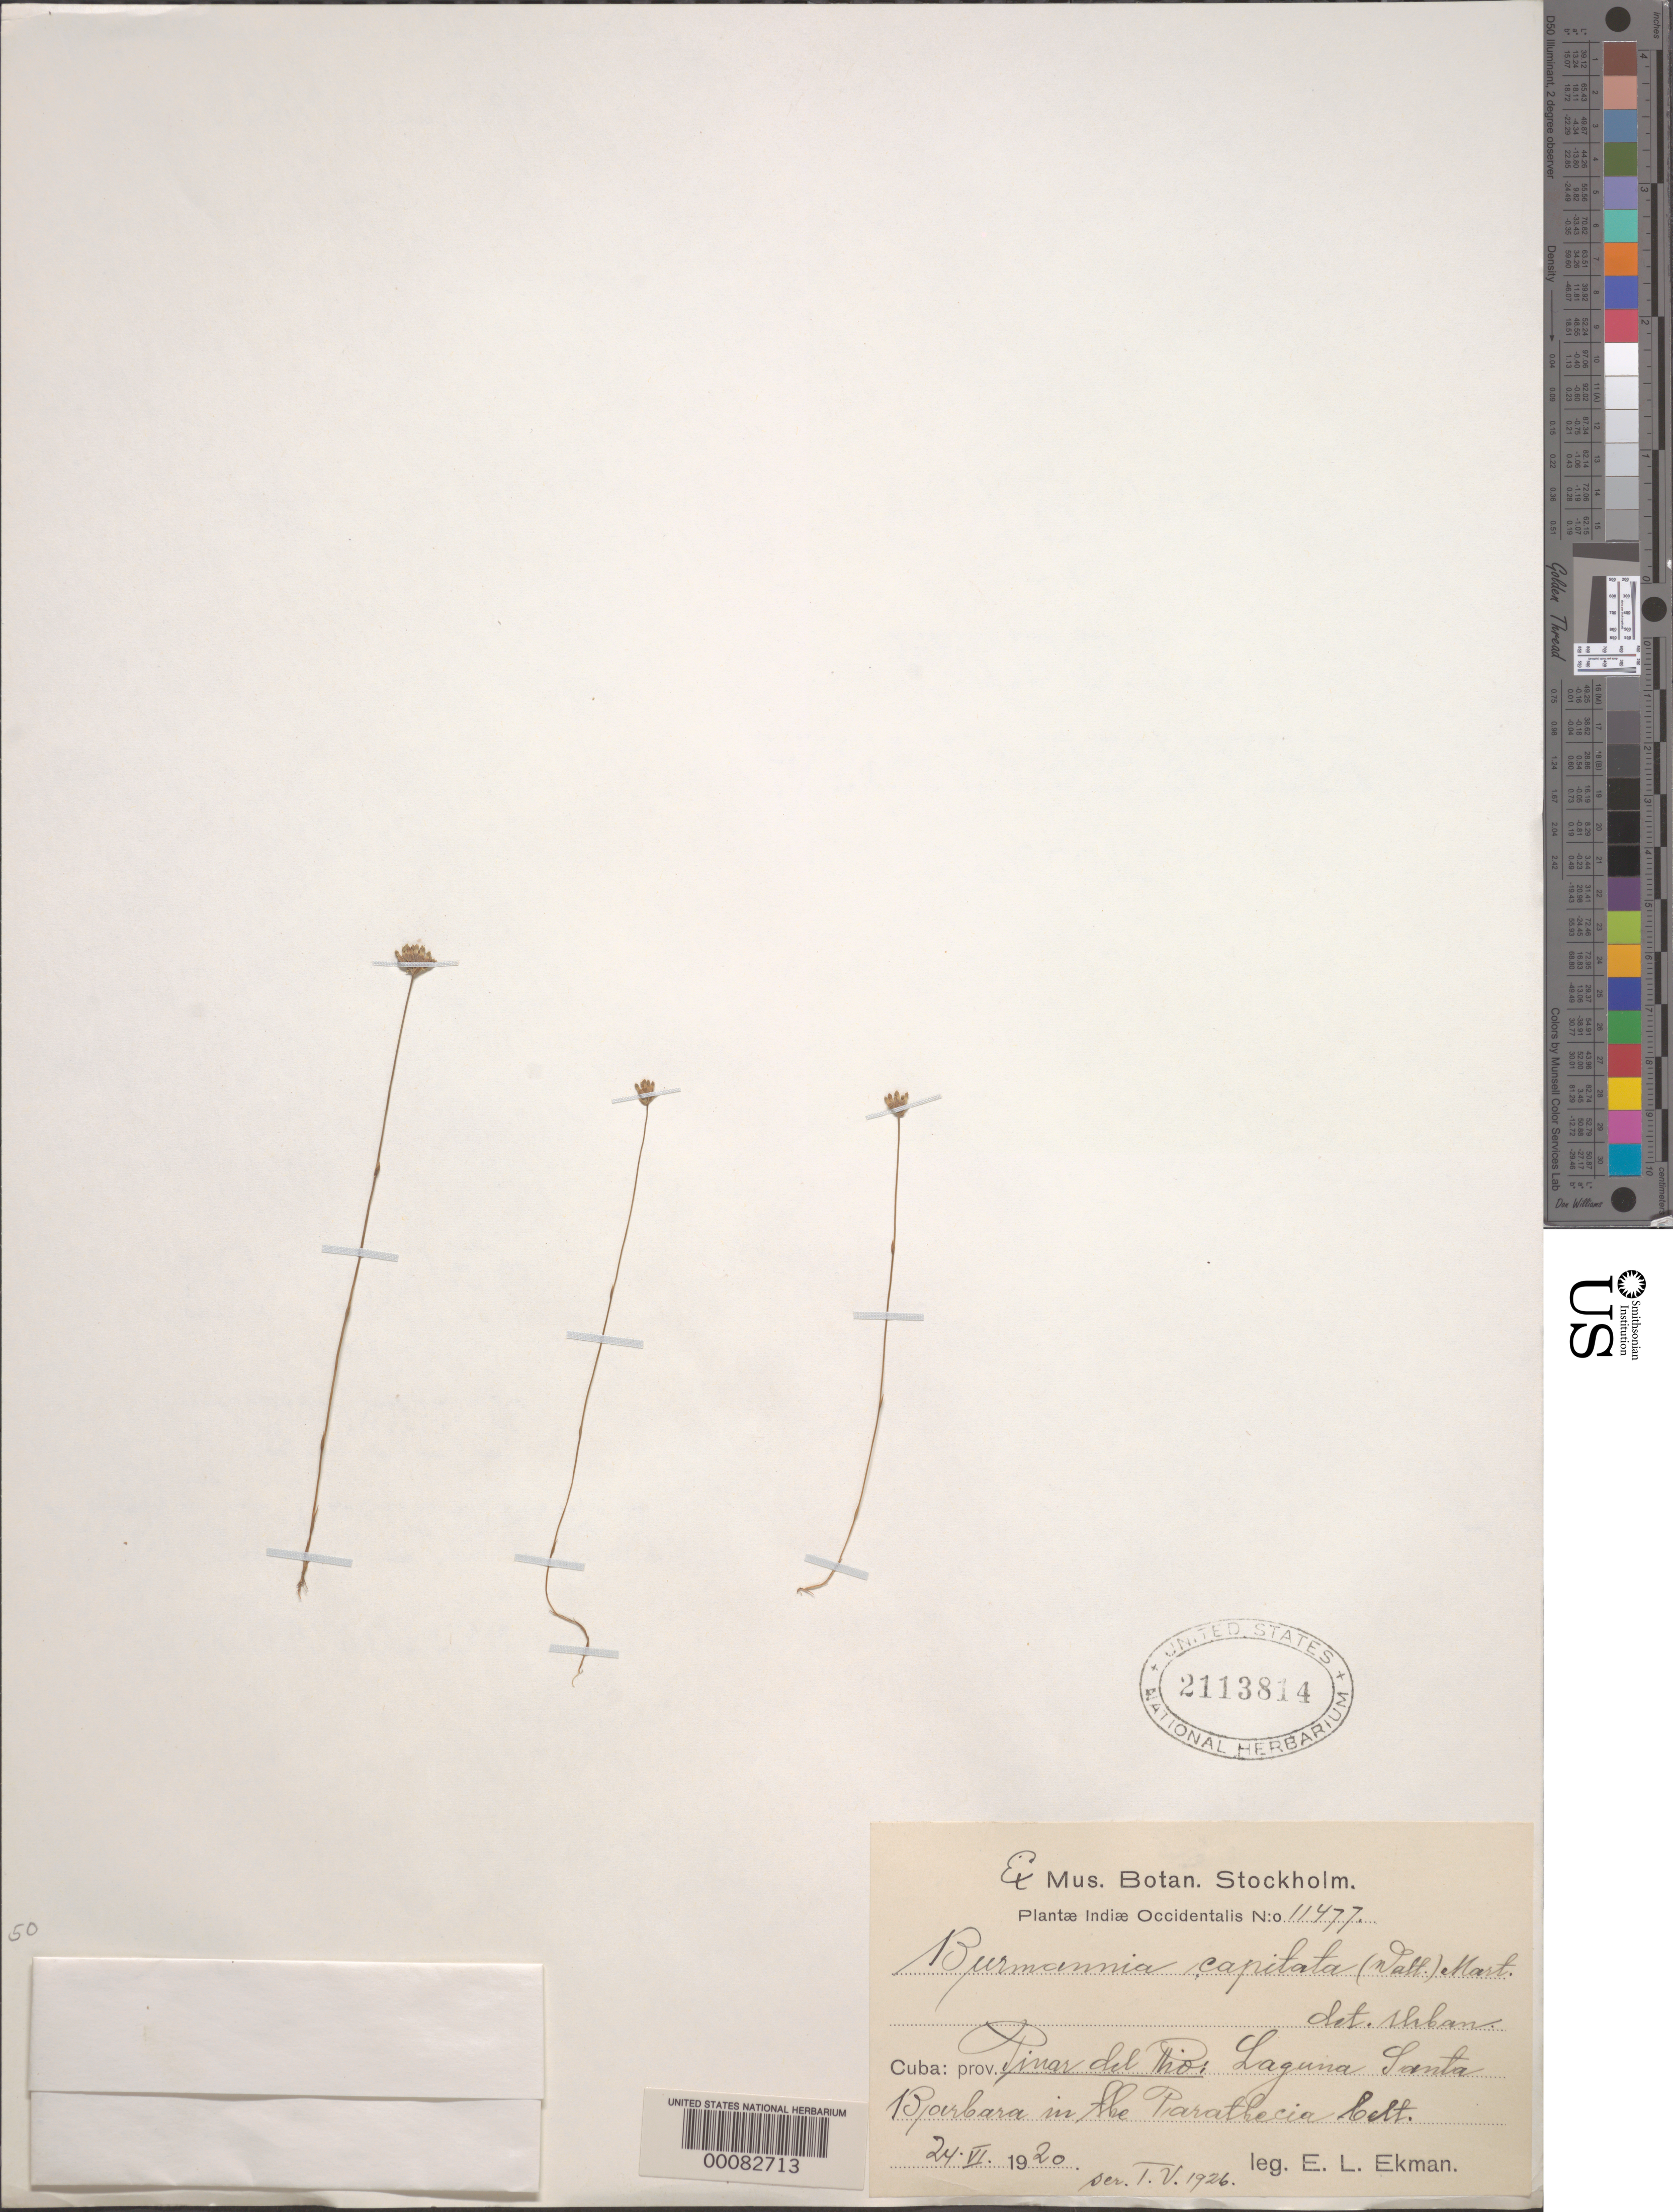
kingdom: Plantae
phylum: Tracheophyta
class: Liliopsida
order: Dioscoreales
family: Burmanniaceae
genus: Burmannia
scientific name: Burmannia capitata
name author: (Walter ex J.F. Gmel.) Mart.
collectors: E. L. Ekman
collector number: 11477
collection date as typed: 24 Jun 1920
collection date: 1920-06-24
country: Cuba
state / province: Pinar del Río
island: Cuba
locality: Laguna Santa Barbara in the Parathecia belt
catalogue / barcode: US 2113814